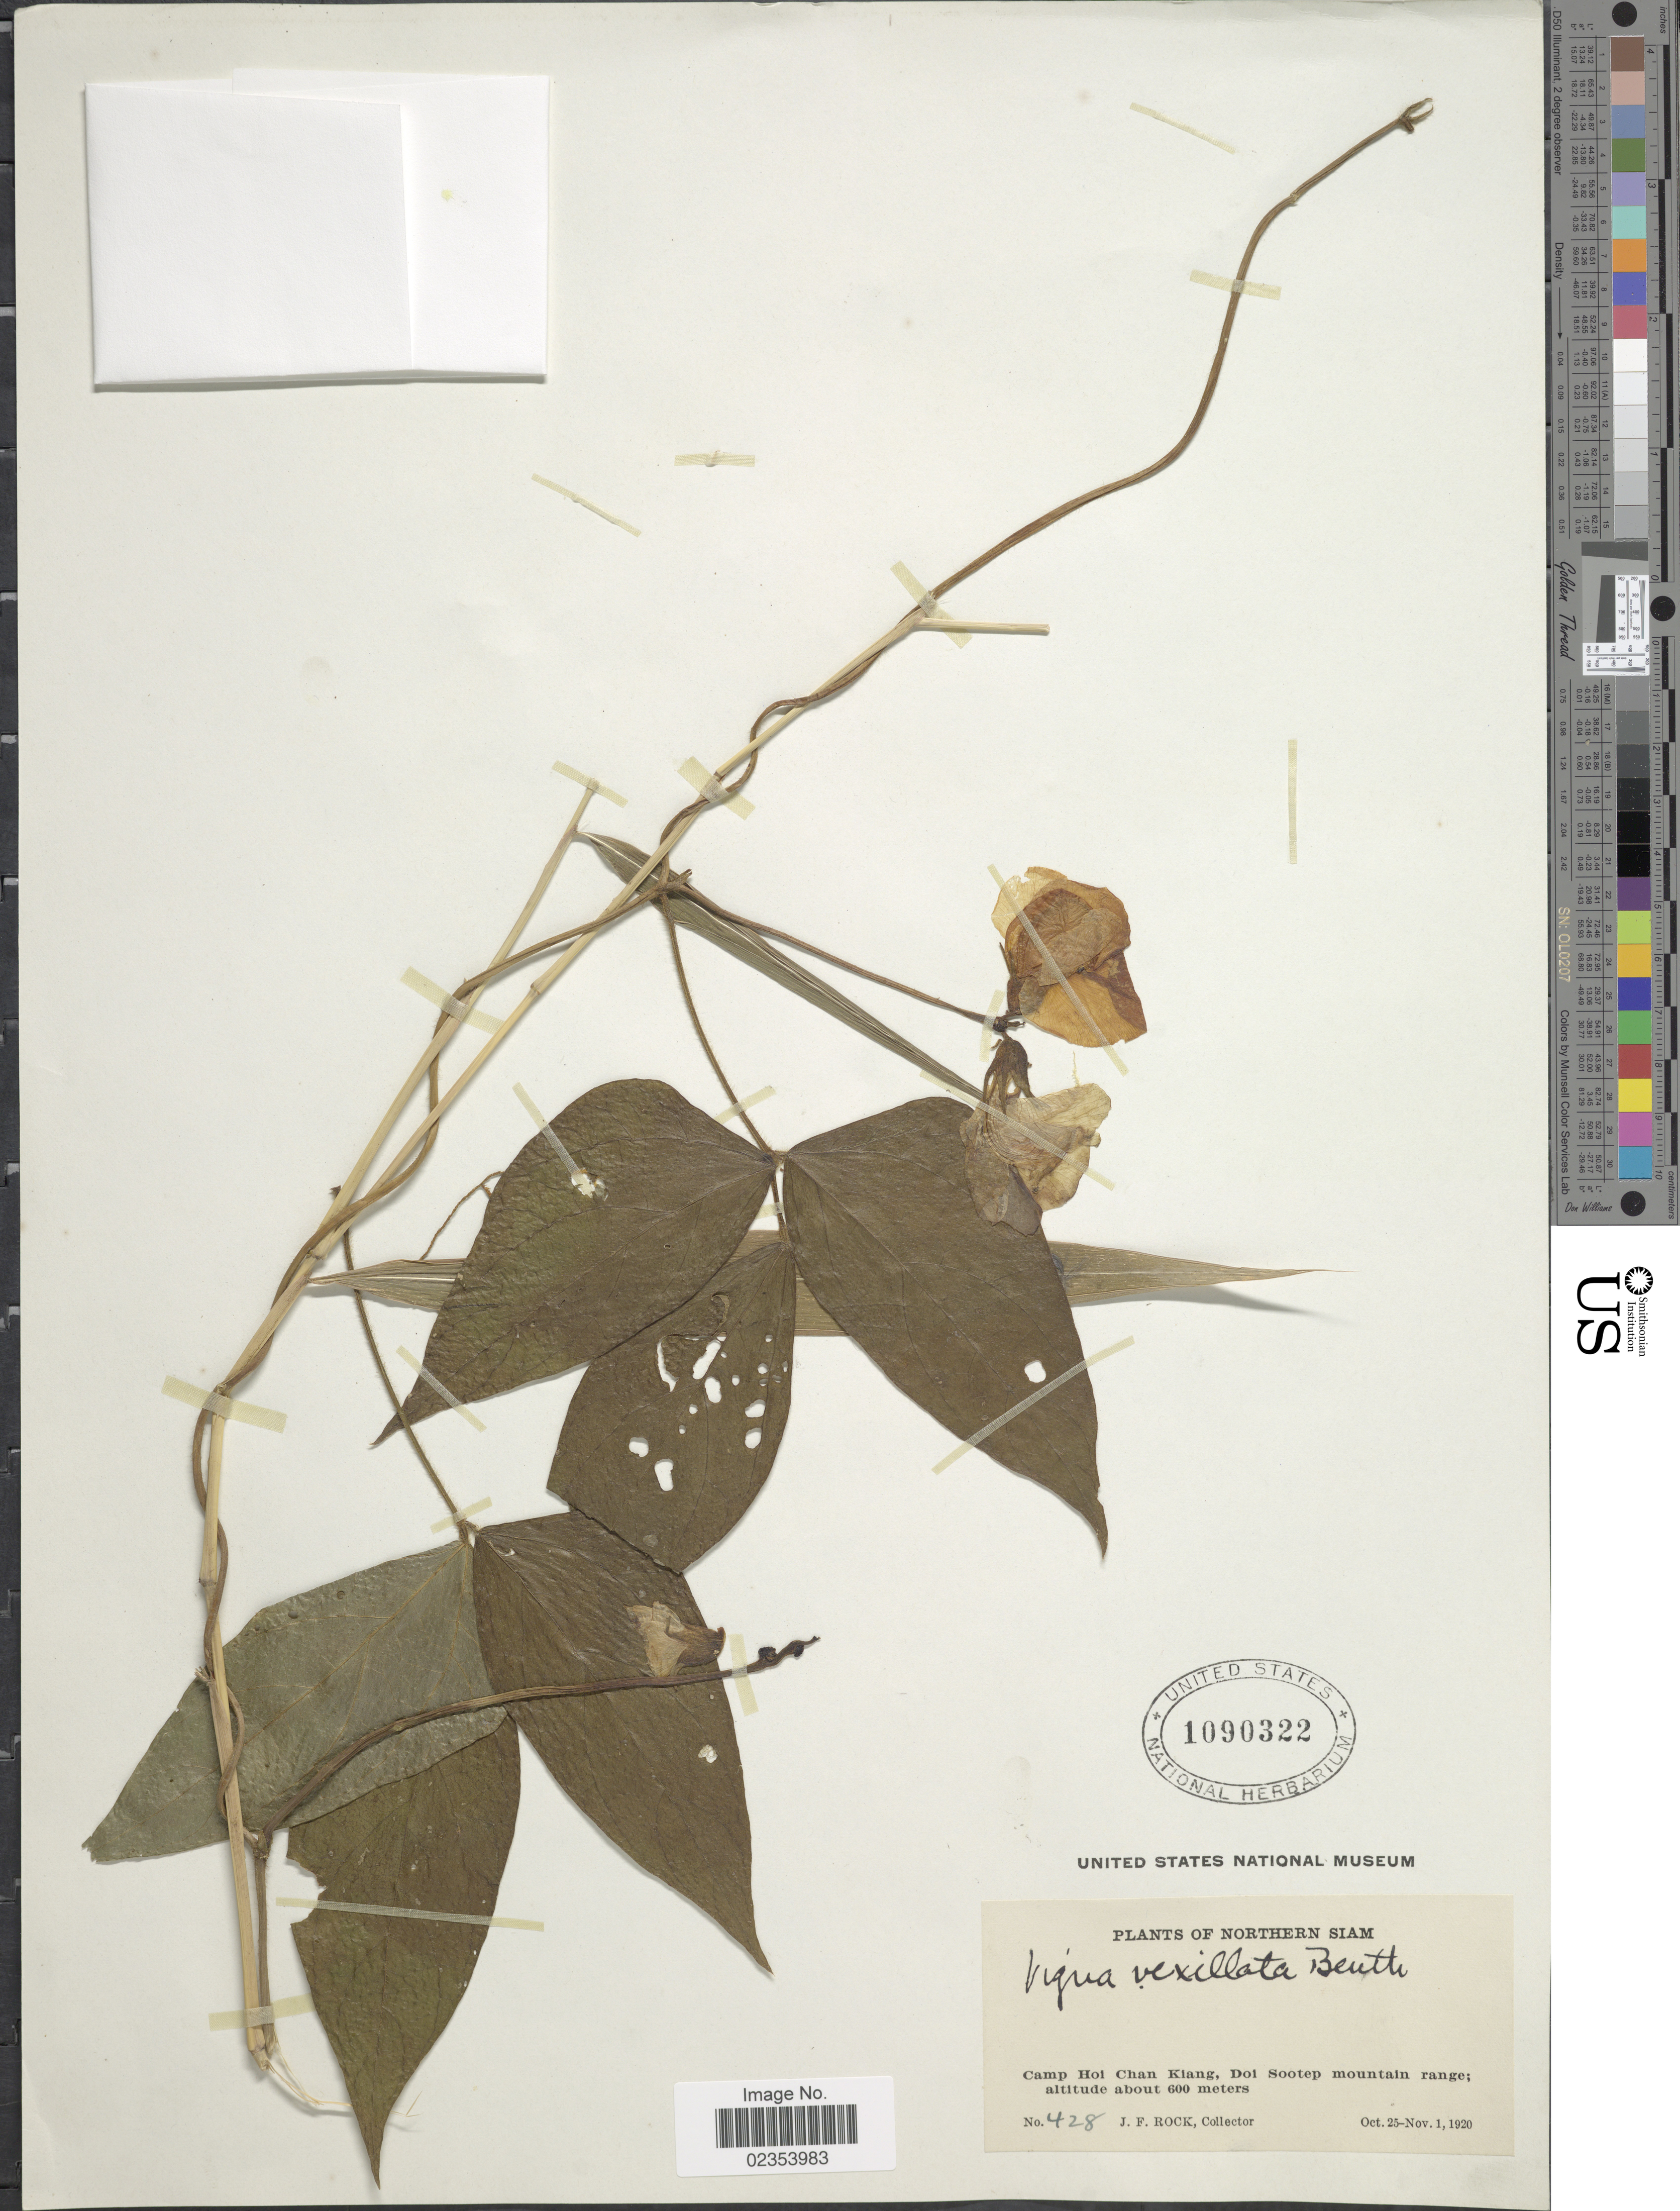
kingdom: Plantae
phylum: Tracheophyta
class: Magnoliopsida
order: Fabales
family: Fabaceae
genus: Vigna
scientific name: Vigna vexillata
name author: (L.) A. Rich.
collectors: J. Rock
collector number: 428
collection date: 1920-10-25/1920-11-01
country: Thailand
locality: Northern Siam. Camp Hoi Chan Kiang, Doi Sootep mountain range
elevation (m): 600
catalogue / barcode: US 1090322